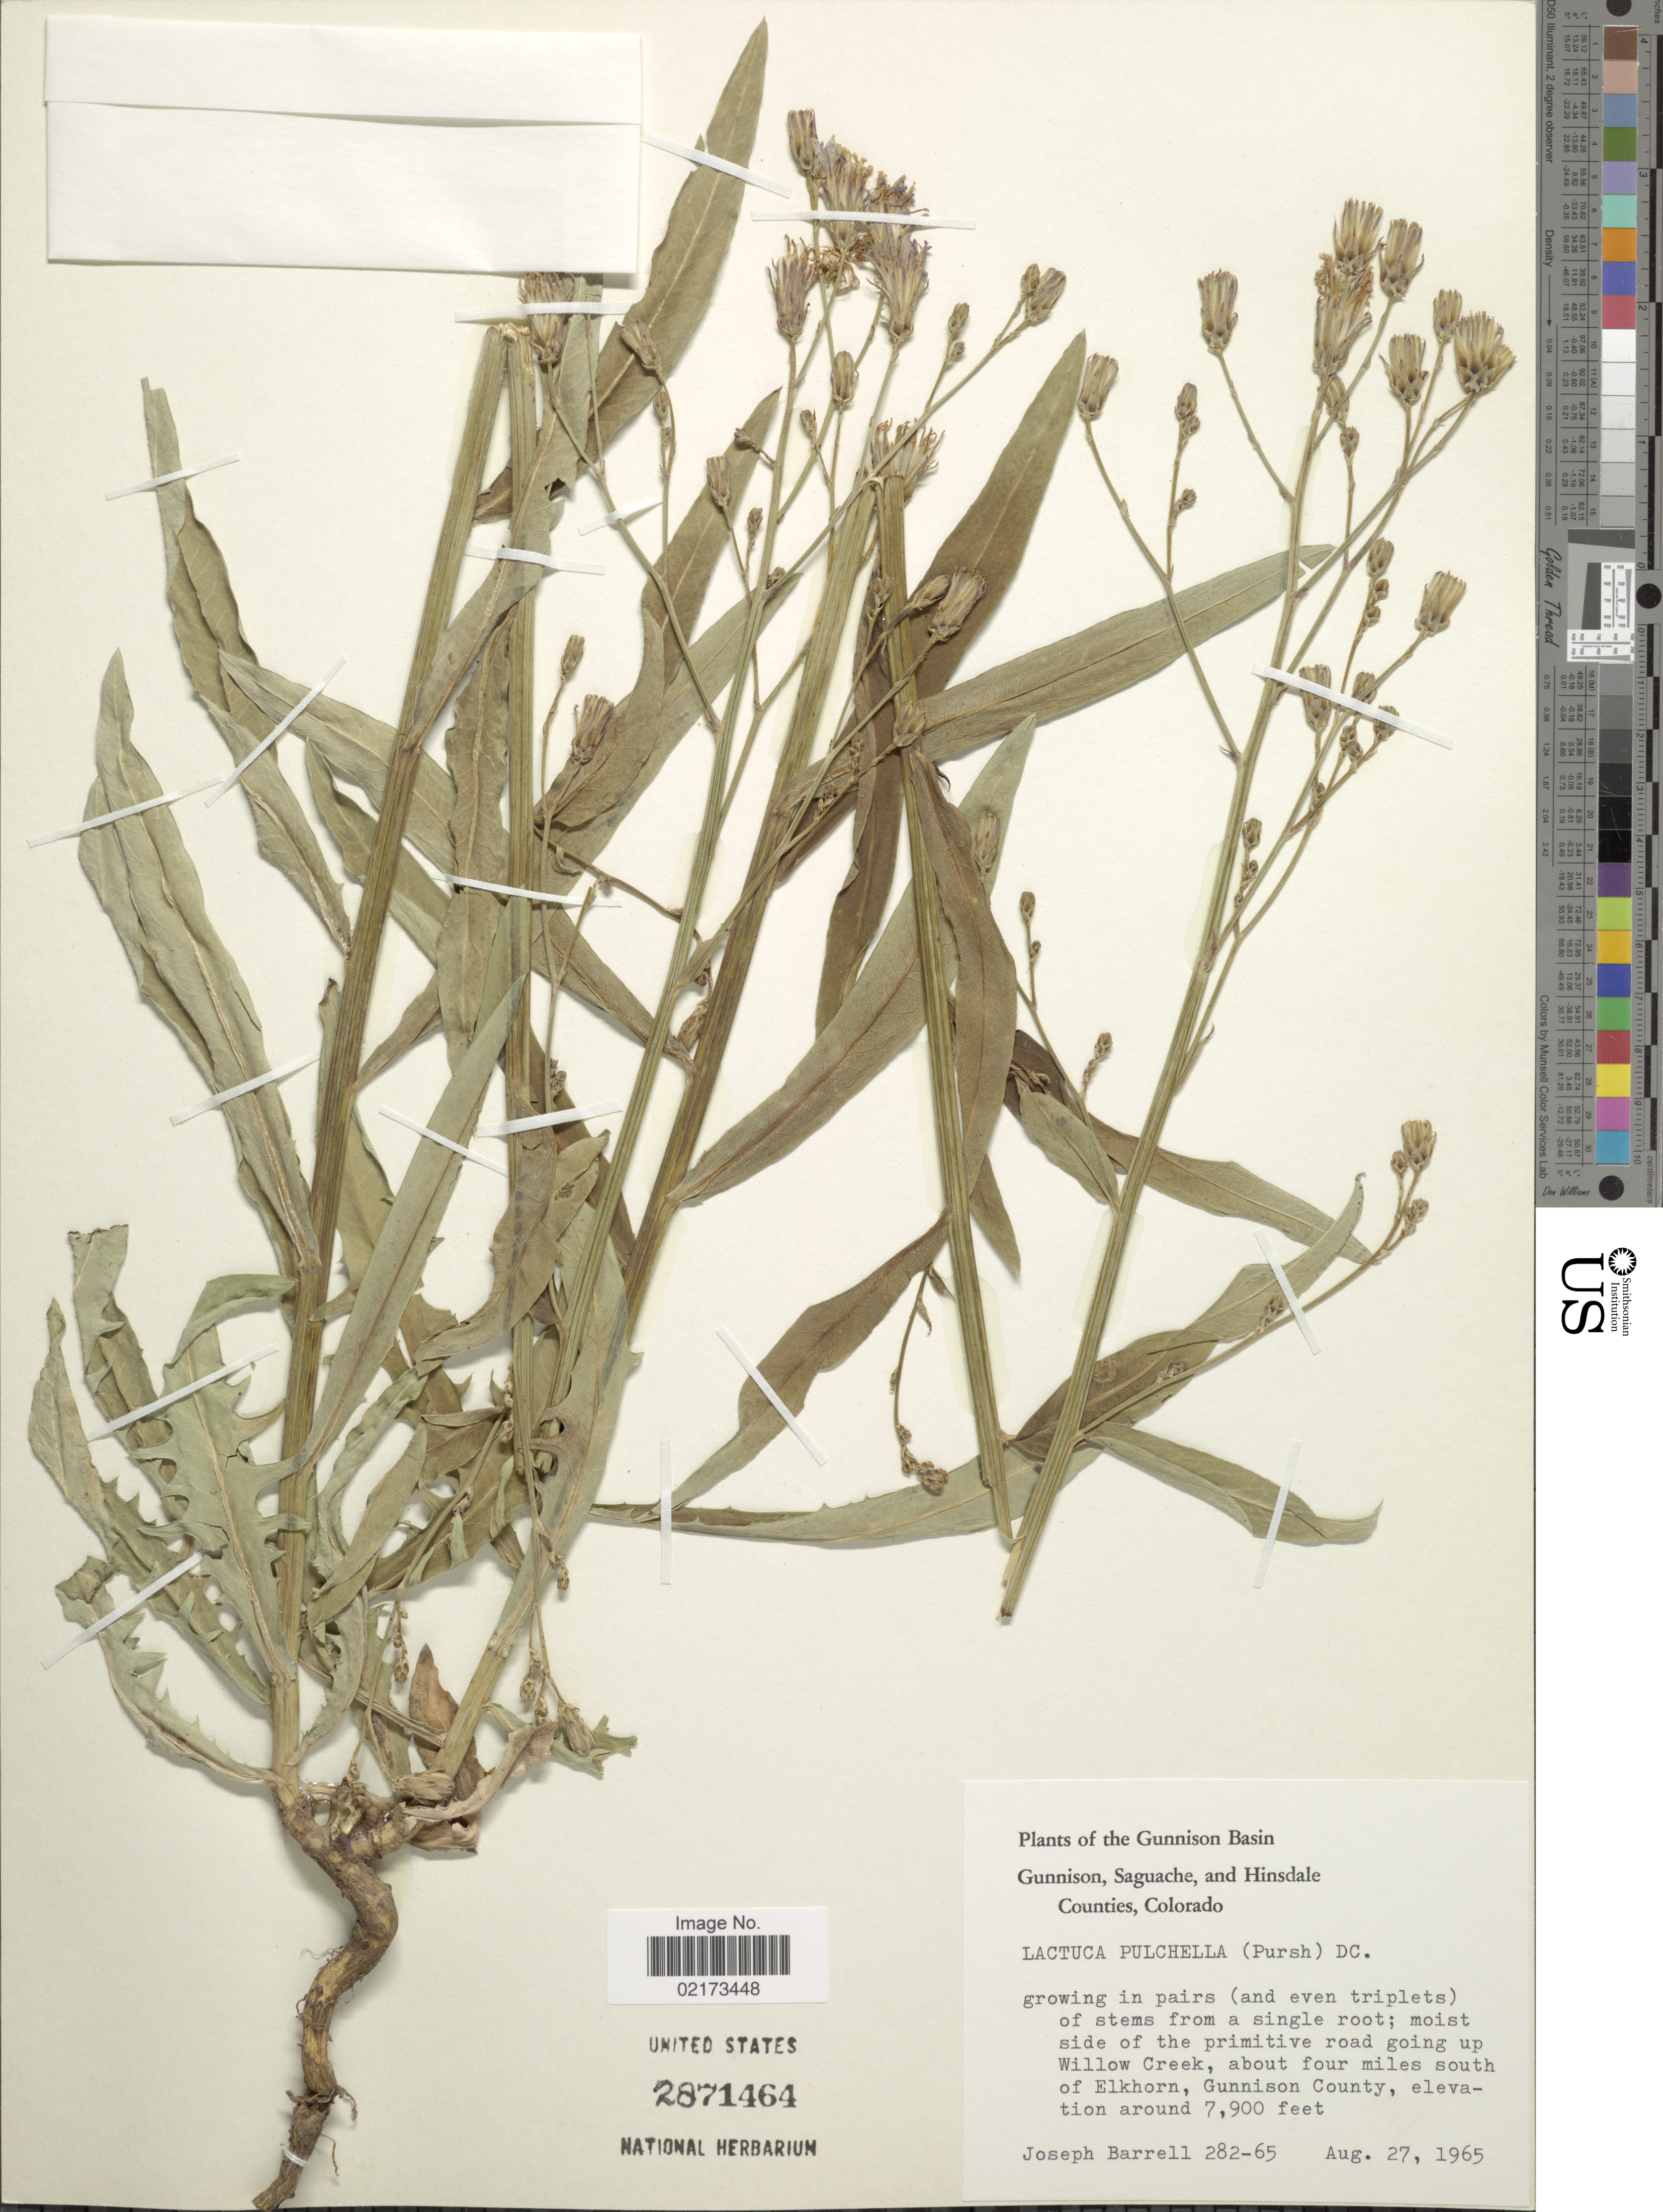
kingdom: Plantae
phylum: Tracheophyta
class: Magnoliopsida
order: Asterales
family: Asteraceae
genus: Lactuca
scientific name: Lactuca tatarica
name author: (L.) C.A. Mey.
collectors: J. Barrell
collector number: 282-65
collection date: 1965-08-27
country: United States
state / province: Colorado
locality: Gunnison Basin, Gunnison, Saguache, and Hinsdale Counties, road going up Willow Creek, about four miles south of Elkhorn, Gunnison County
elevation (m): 2408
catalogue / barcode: US 2871464